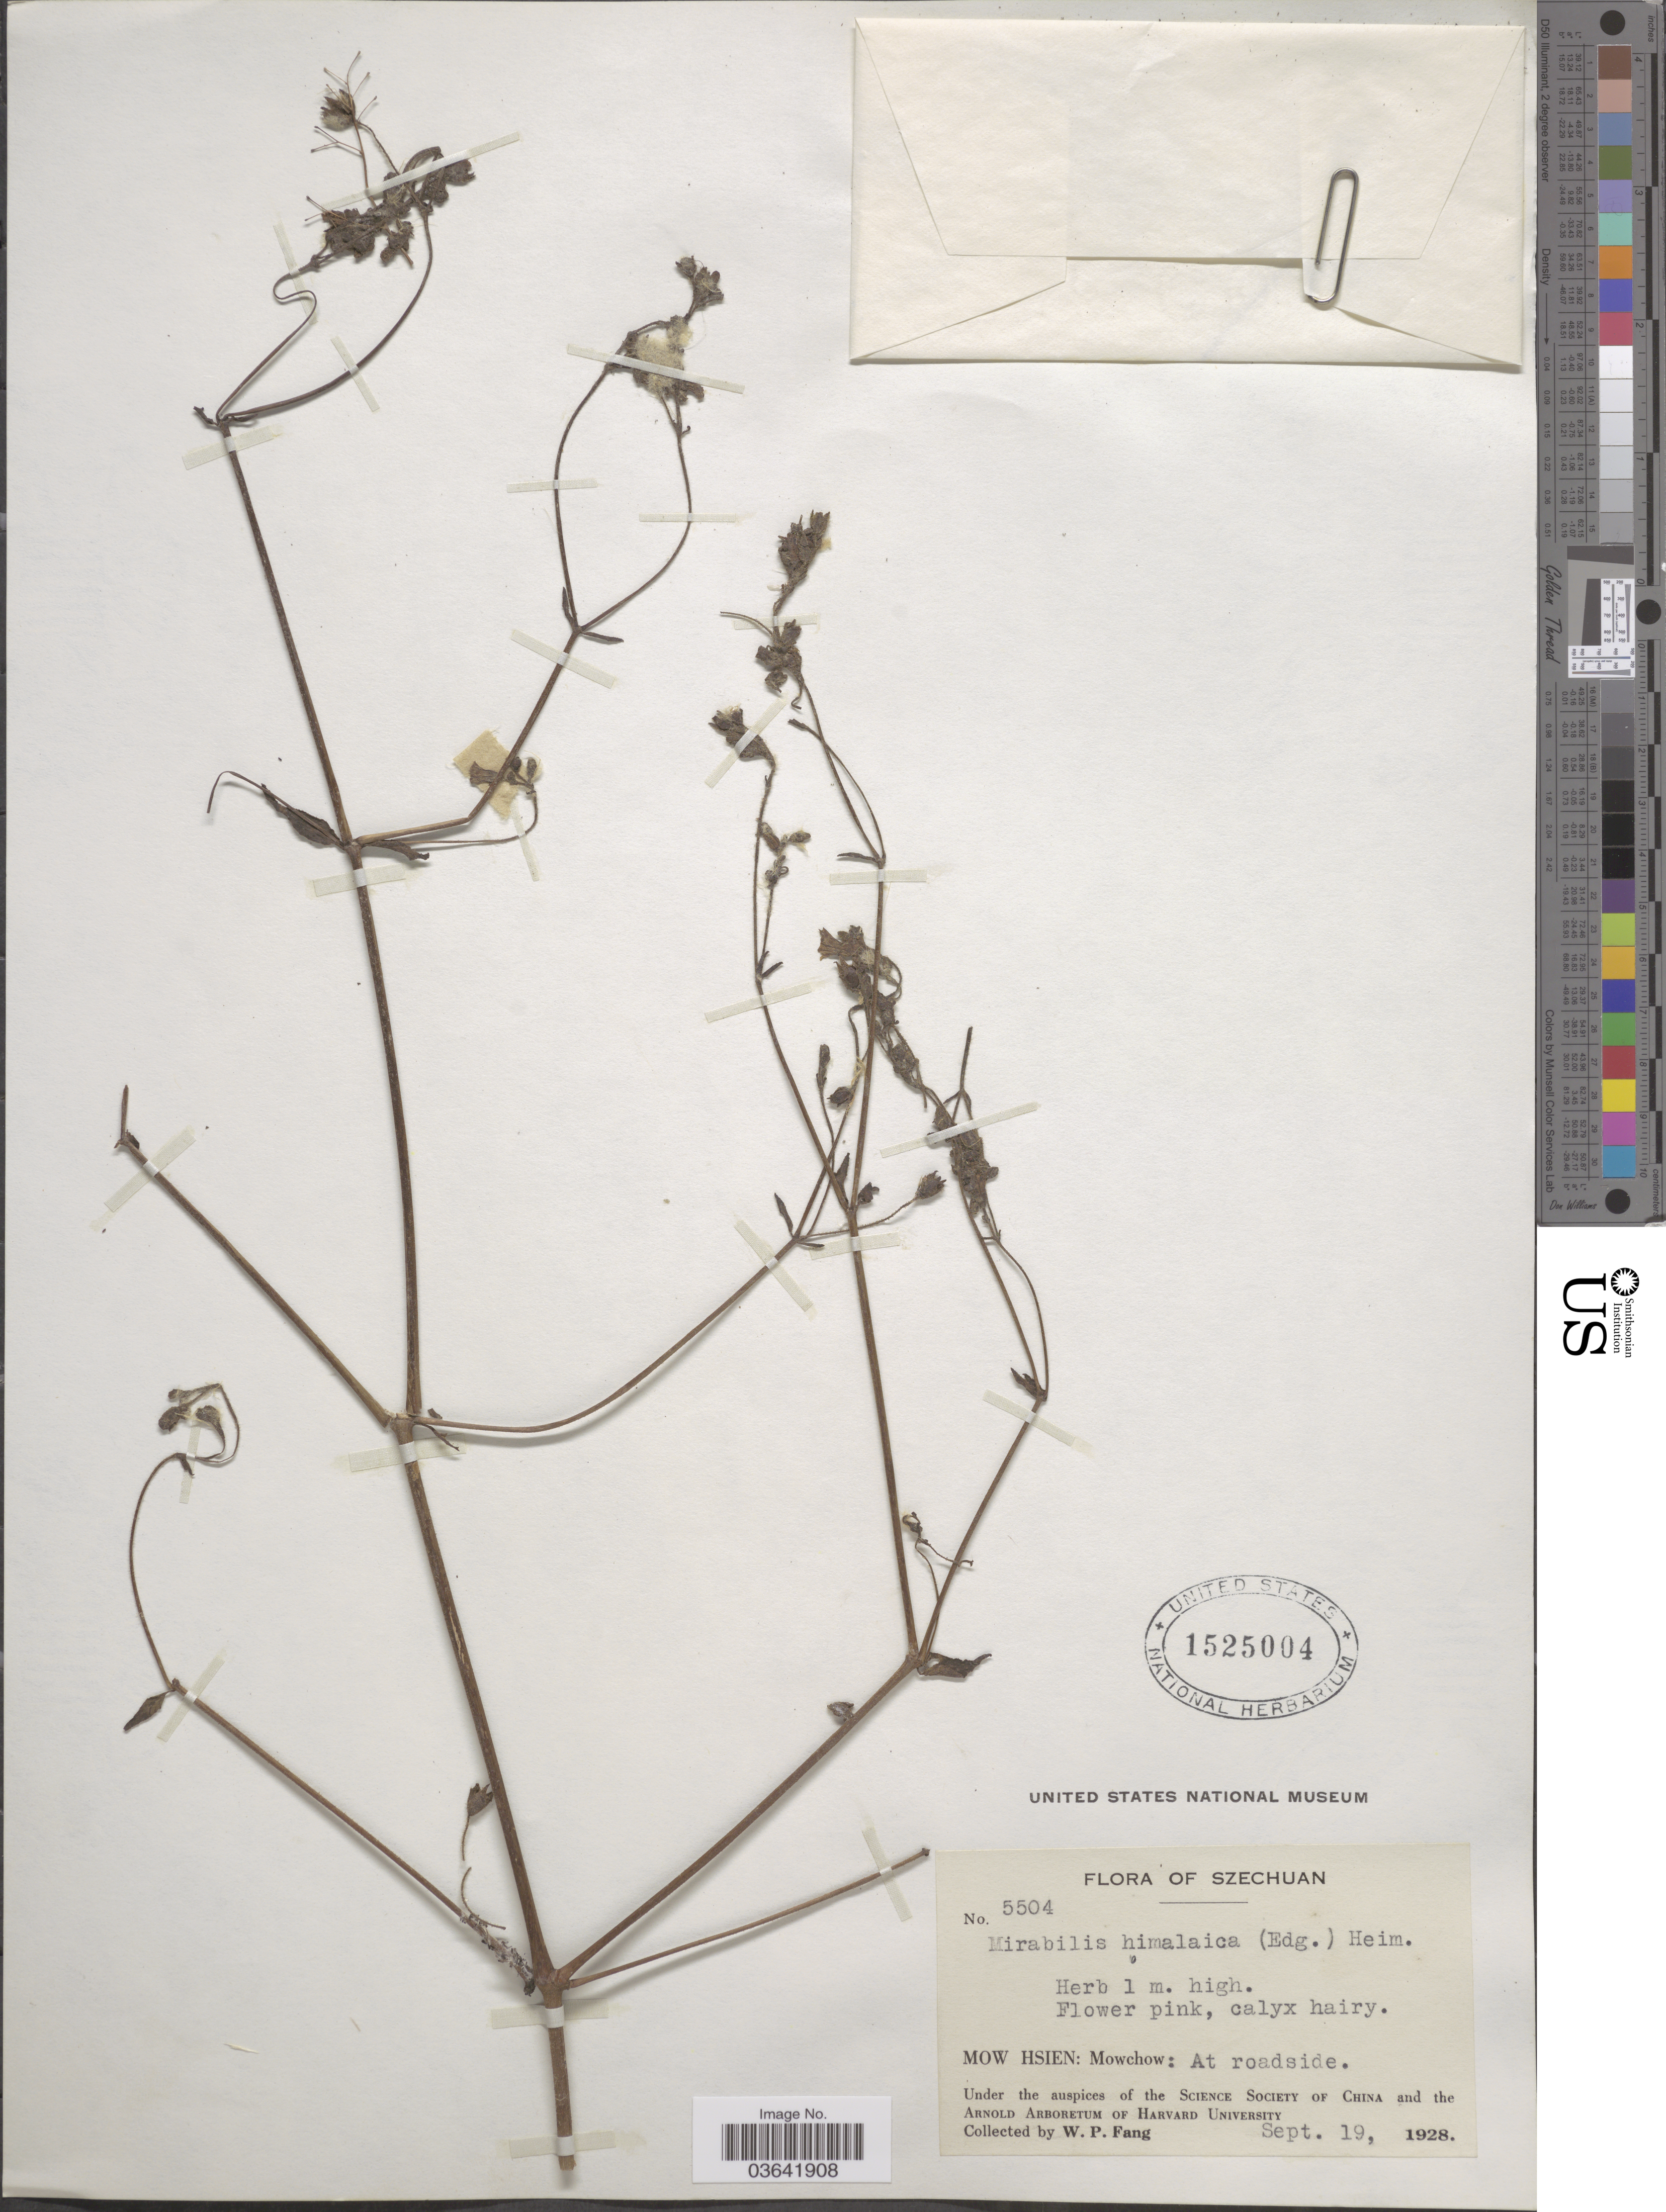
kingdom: Plantae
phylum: Tracheophyta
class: Magnoliopsida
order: Caryophyllales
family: Nyctaginaceae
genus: Mirabilis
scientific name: Mirabilis himalaica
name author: (Edgew.) Heimerl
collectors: W. P. Fang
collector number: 5504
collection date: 1928-09-19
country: China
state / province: Sichuan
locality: Szechuan. Mow Hsien: Mowchow: At roadside.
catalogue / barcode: US 1525004